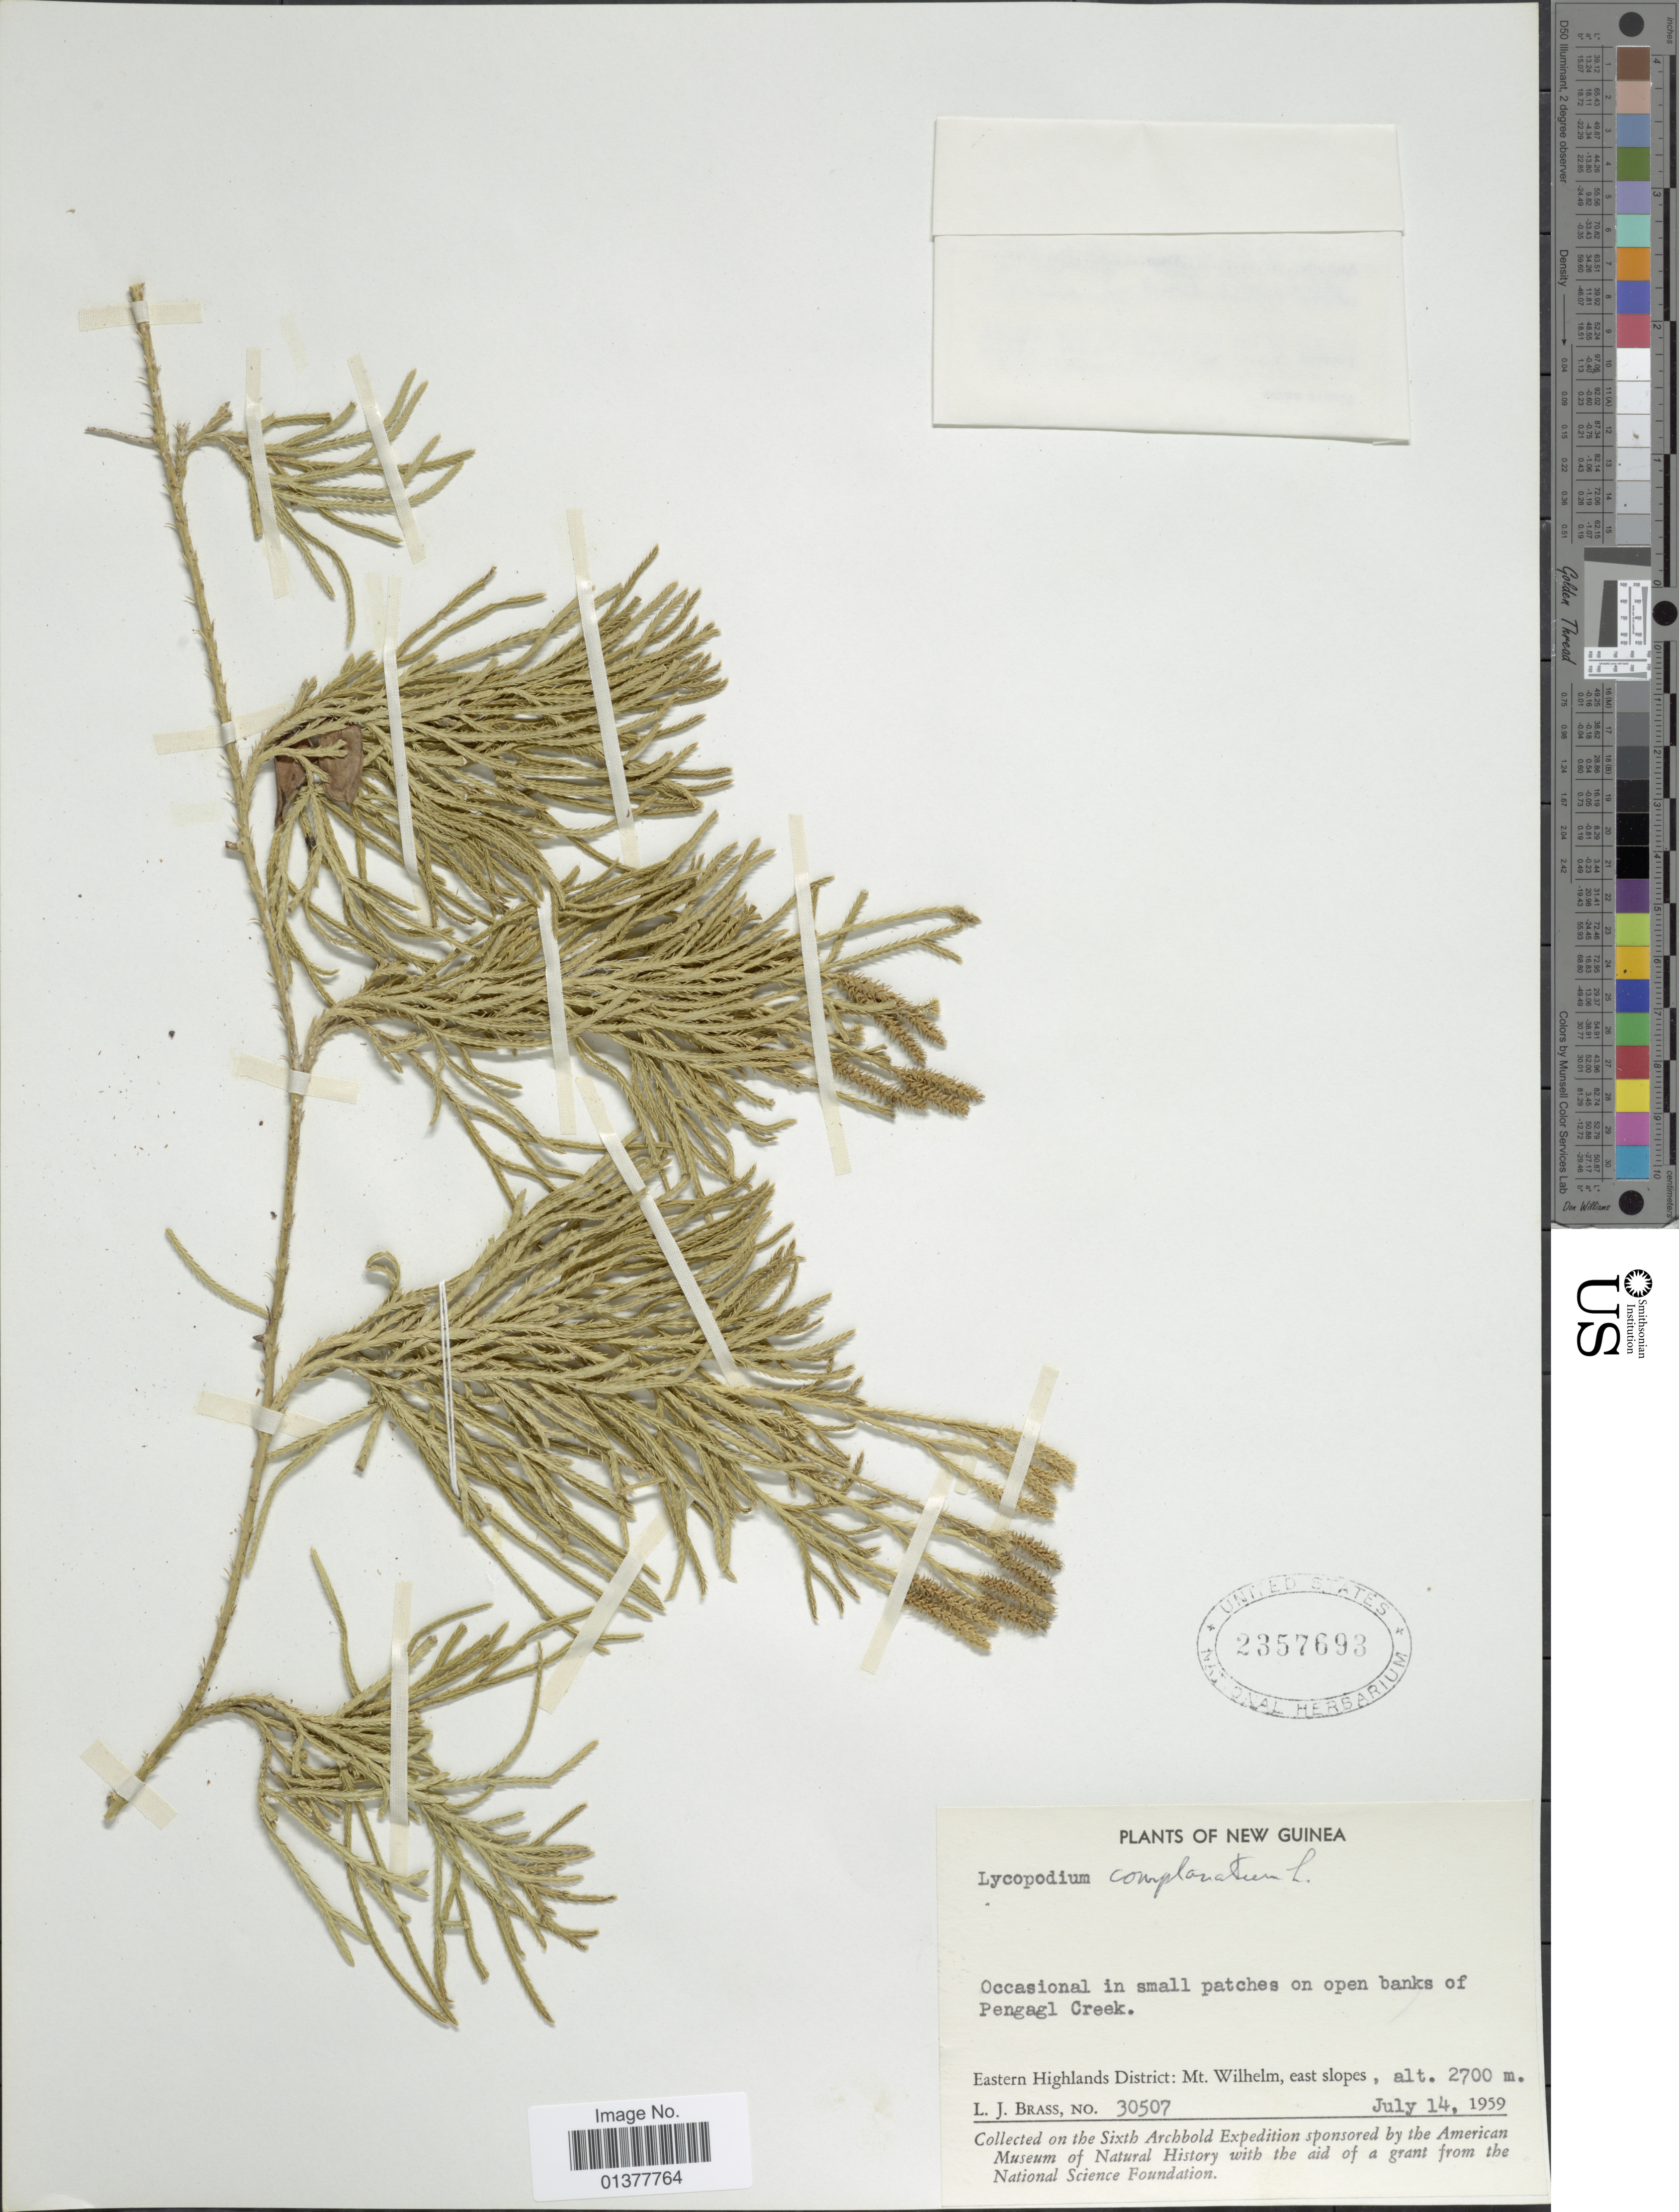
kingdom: Plantae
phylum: Tracheophyta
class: Lycopodiopsida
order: Lycopodiales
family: Lycopodiaceae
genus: Diphasiastrum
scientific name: Diphasiastrum complanatum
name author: (L.) Holub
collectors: L. J. Brass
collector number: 30507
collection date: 1959-07-14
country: Papua New Guinea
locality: Eastern Highlands District: Mt. Wilhelm, east slopes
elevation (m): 2700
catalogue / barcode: US 2357693